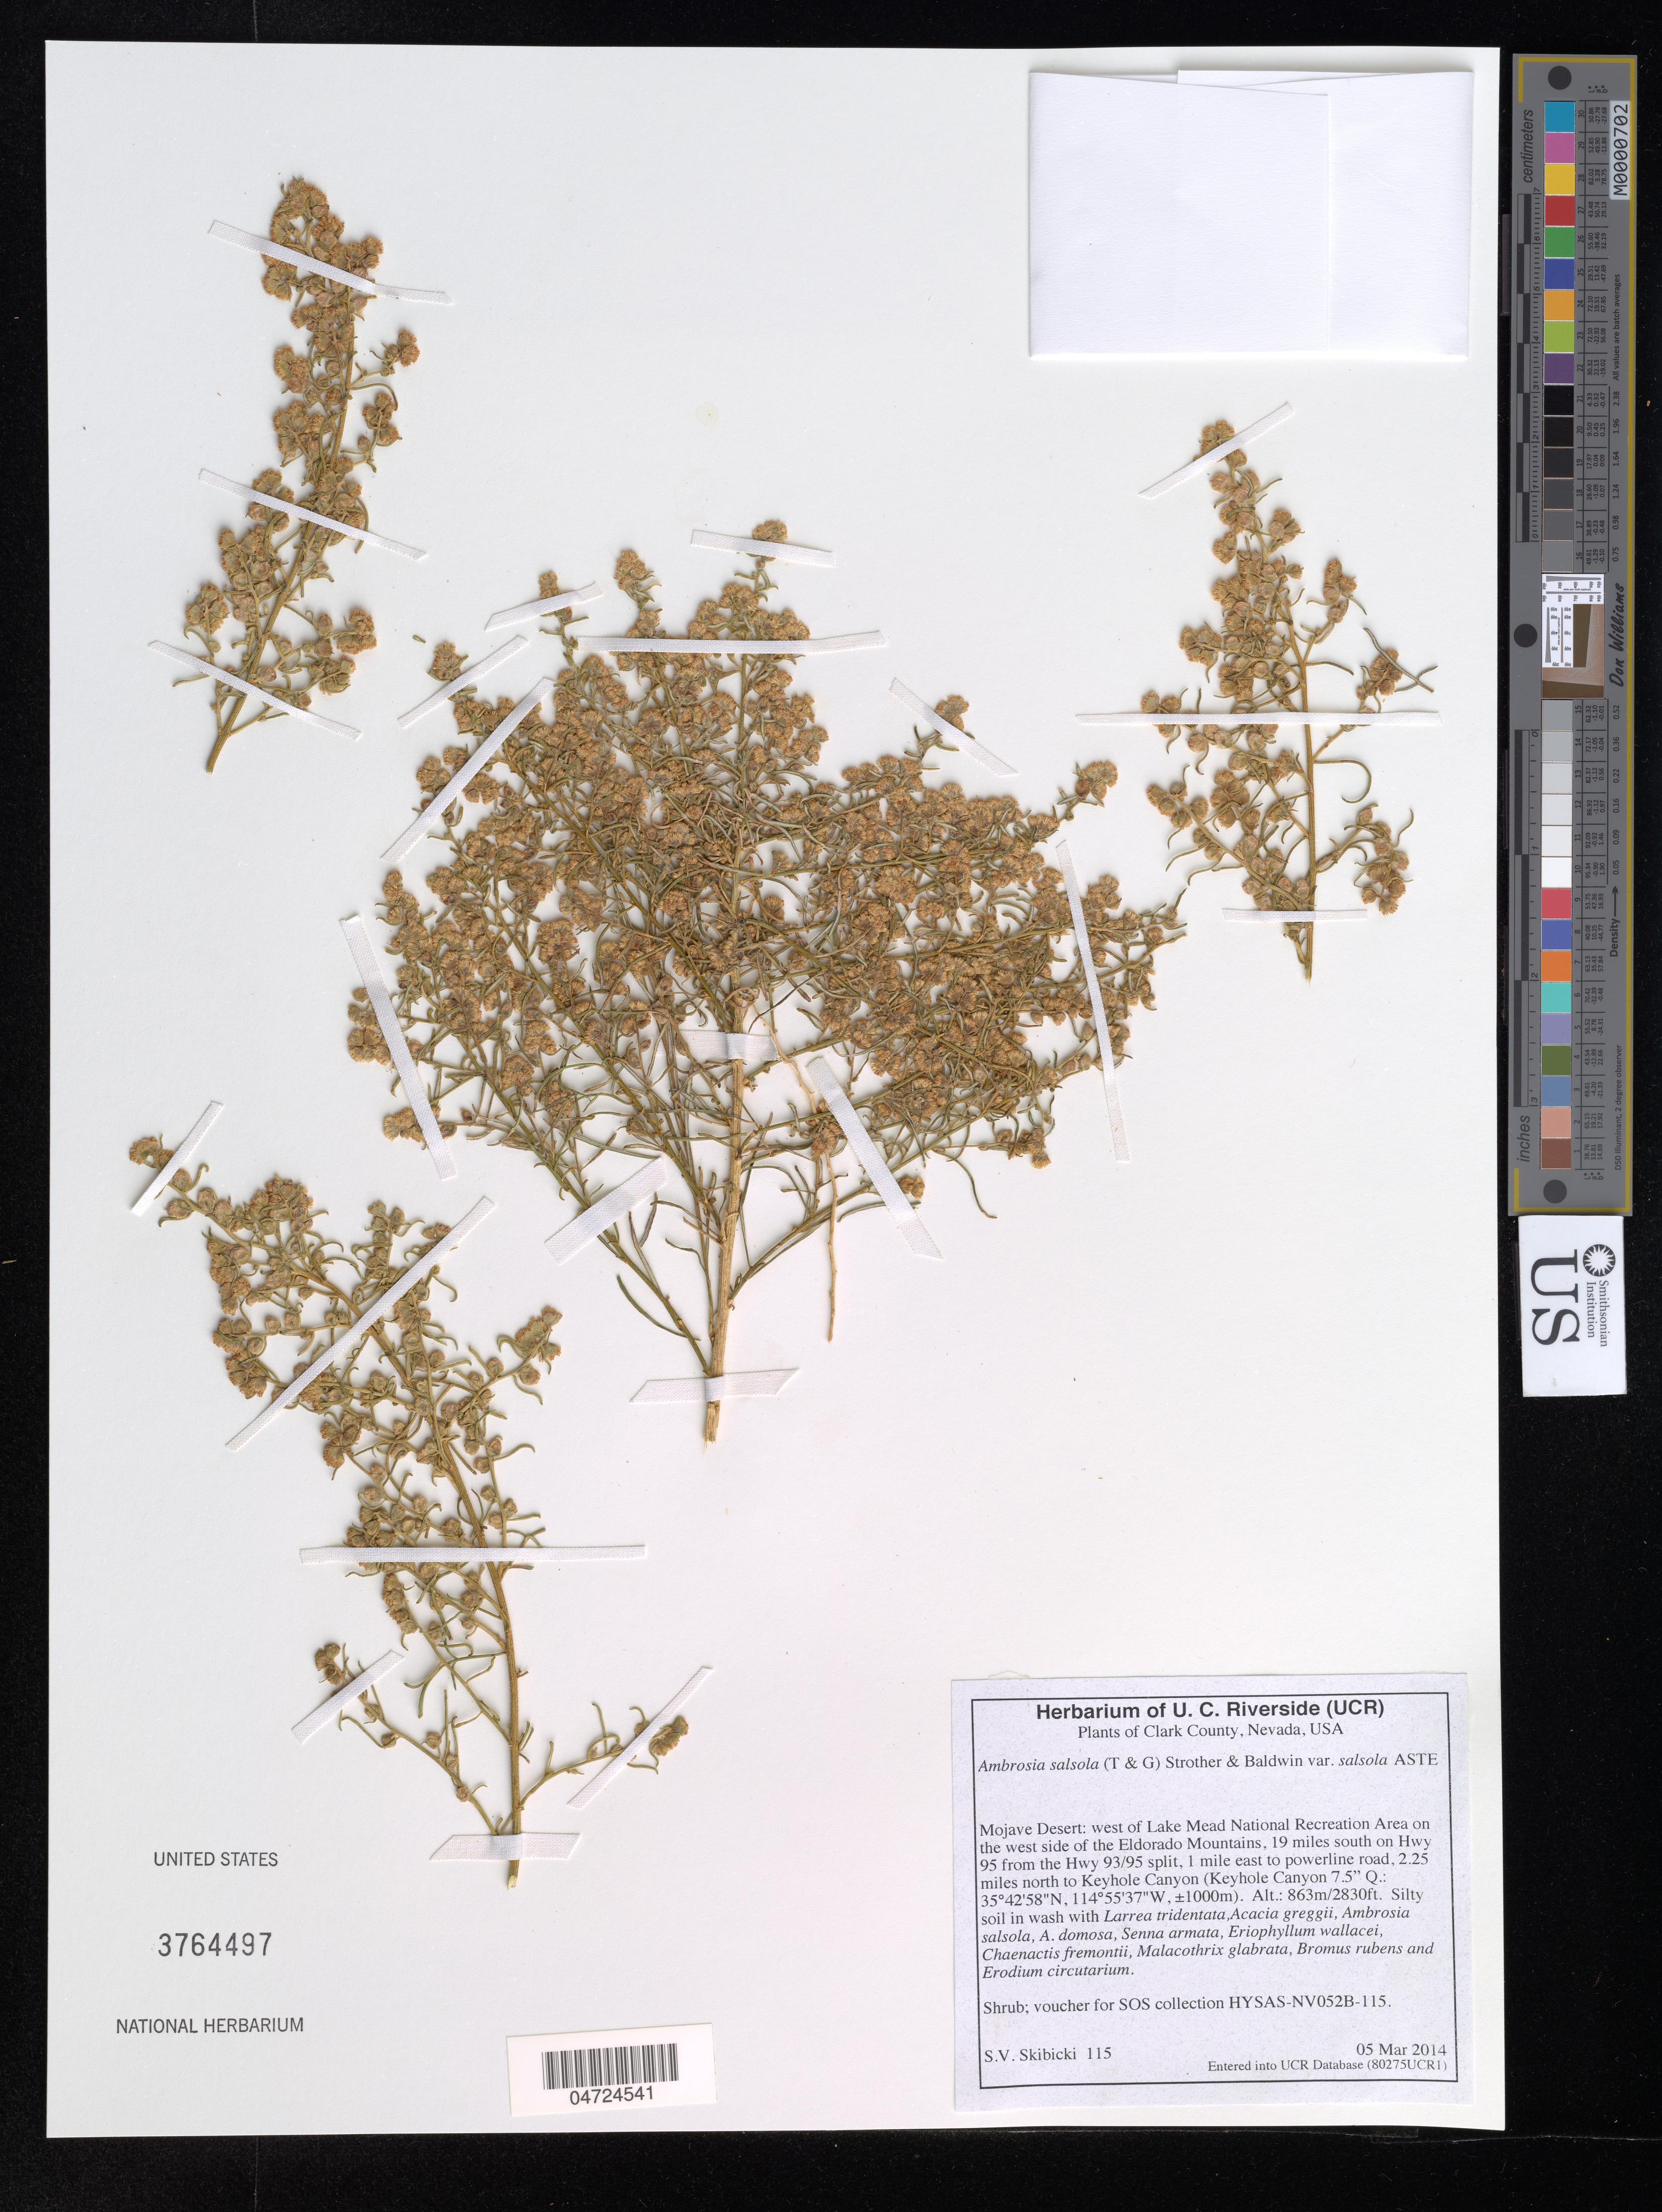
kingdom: Plantae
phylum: Tracheophyta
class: Magnoliopsida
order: Asterales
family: Asteraceae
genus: Ambrosia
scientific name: Ambrosia salsola var. salsola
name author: (Torr. & A. Gray) Strother & B.G. Baldwin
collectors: S. Skibicki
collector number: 115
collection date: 2014-03-05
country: United States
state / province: Nevada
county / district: Clark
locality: Clark County. Mojave Desert: west of Lake Mead National Recreation Area on the west side of the Eldorado Mountains, 19 miles south on Hwy 95 from the Hwy 93/95 split, 1 mile east to powerline road. 2.25 miles north to Keyhole Canyon (Keyhole Canyon 7.5" Q.).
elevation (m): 863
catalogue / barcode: US 3764497